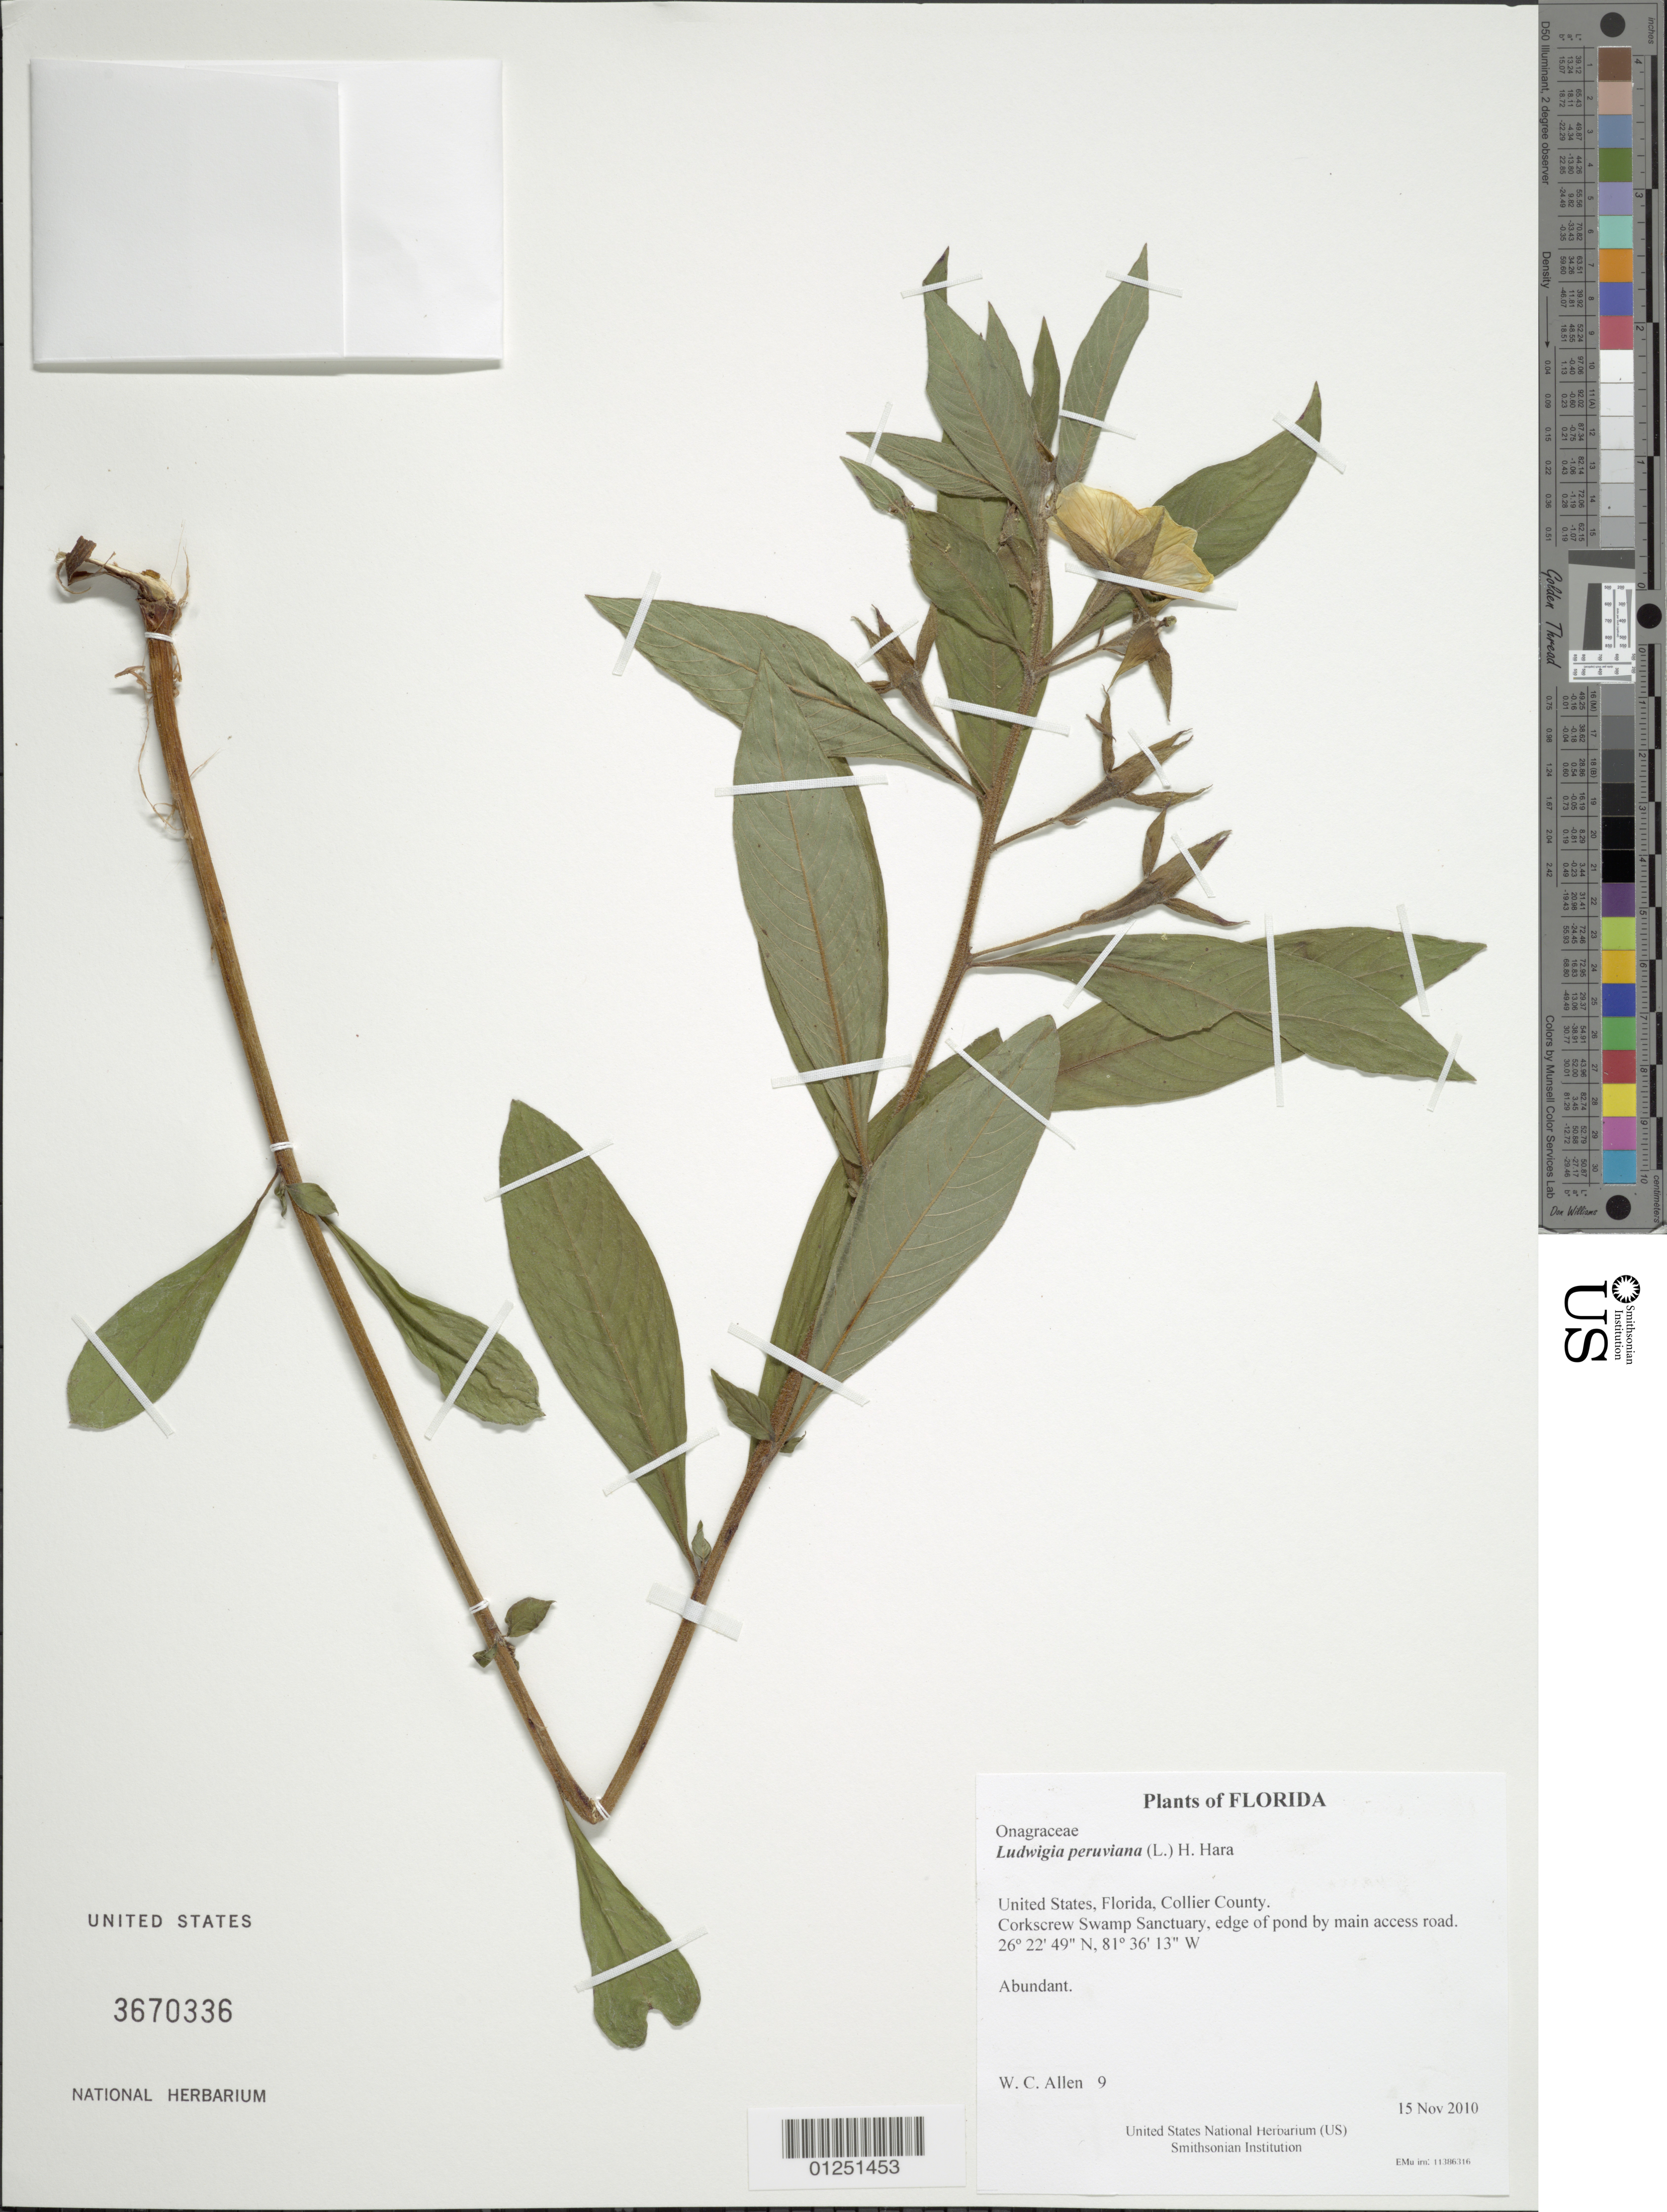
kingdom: Plantae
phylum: Tracheophyta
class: Magnoliopsida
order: Myrtales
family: Onagraceae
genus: Ludwigia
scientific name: Ludwigia peruviana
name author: (L.) H. Hara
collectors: W. C. Allen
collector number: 9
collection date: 2010-11-15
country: United States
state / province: Florida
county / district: Collier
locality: Corkscrew Swamp Sanctuary, edge of pond by main access road.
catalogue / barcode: US 3670336